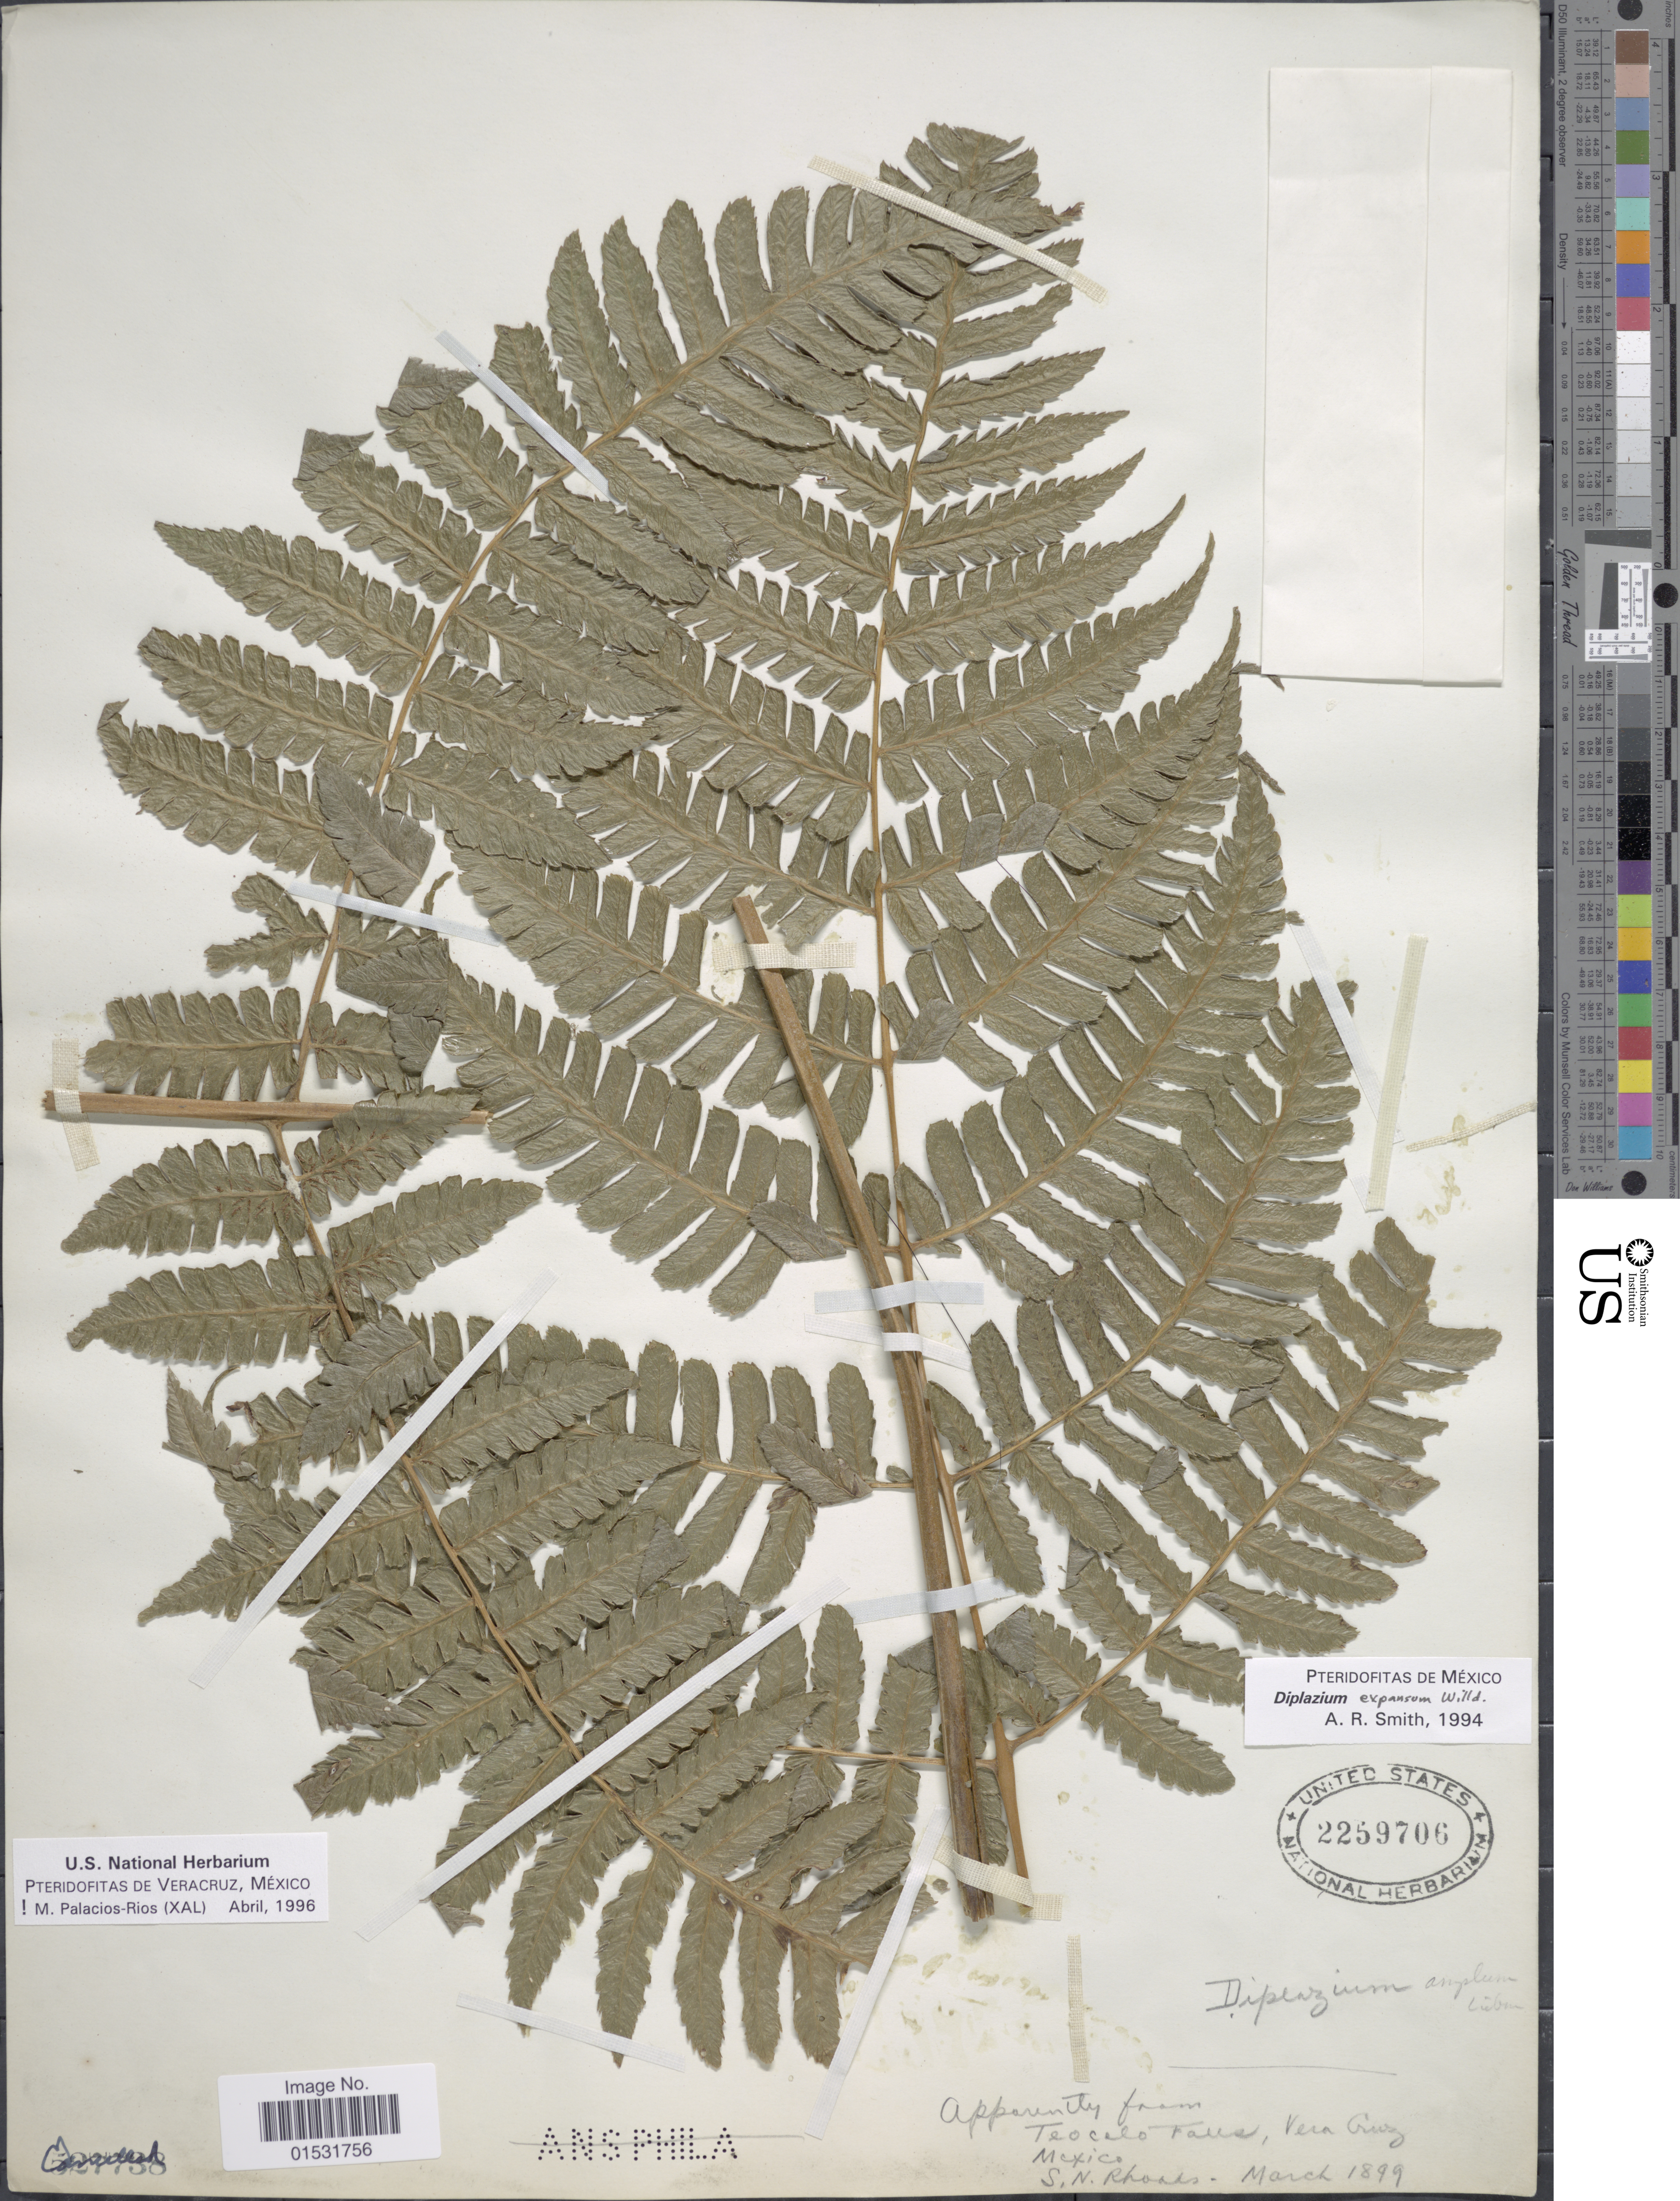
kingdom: Plantae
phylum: Tracheophyta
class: Polypodiopsida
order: Polypodiales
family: Athyriaceae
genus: Diplazium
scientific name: Diplazium hians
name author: Kunze ex Klotzsch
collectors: S. Rhoads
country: Mexico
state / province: Veracruz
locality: Teocelo Faus, Vera Cruz.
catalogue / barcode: US 2259706